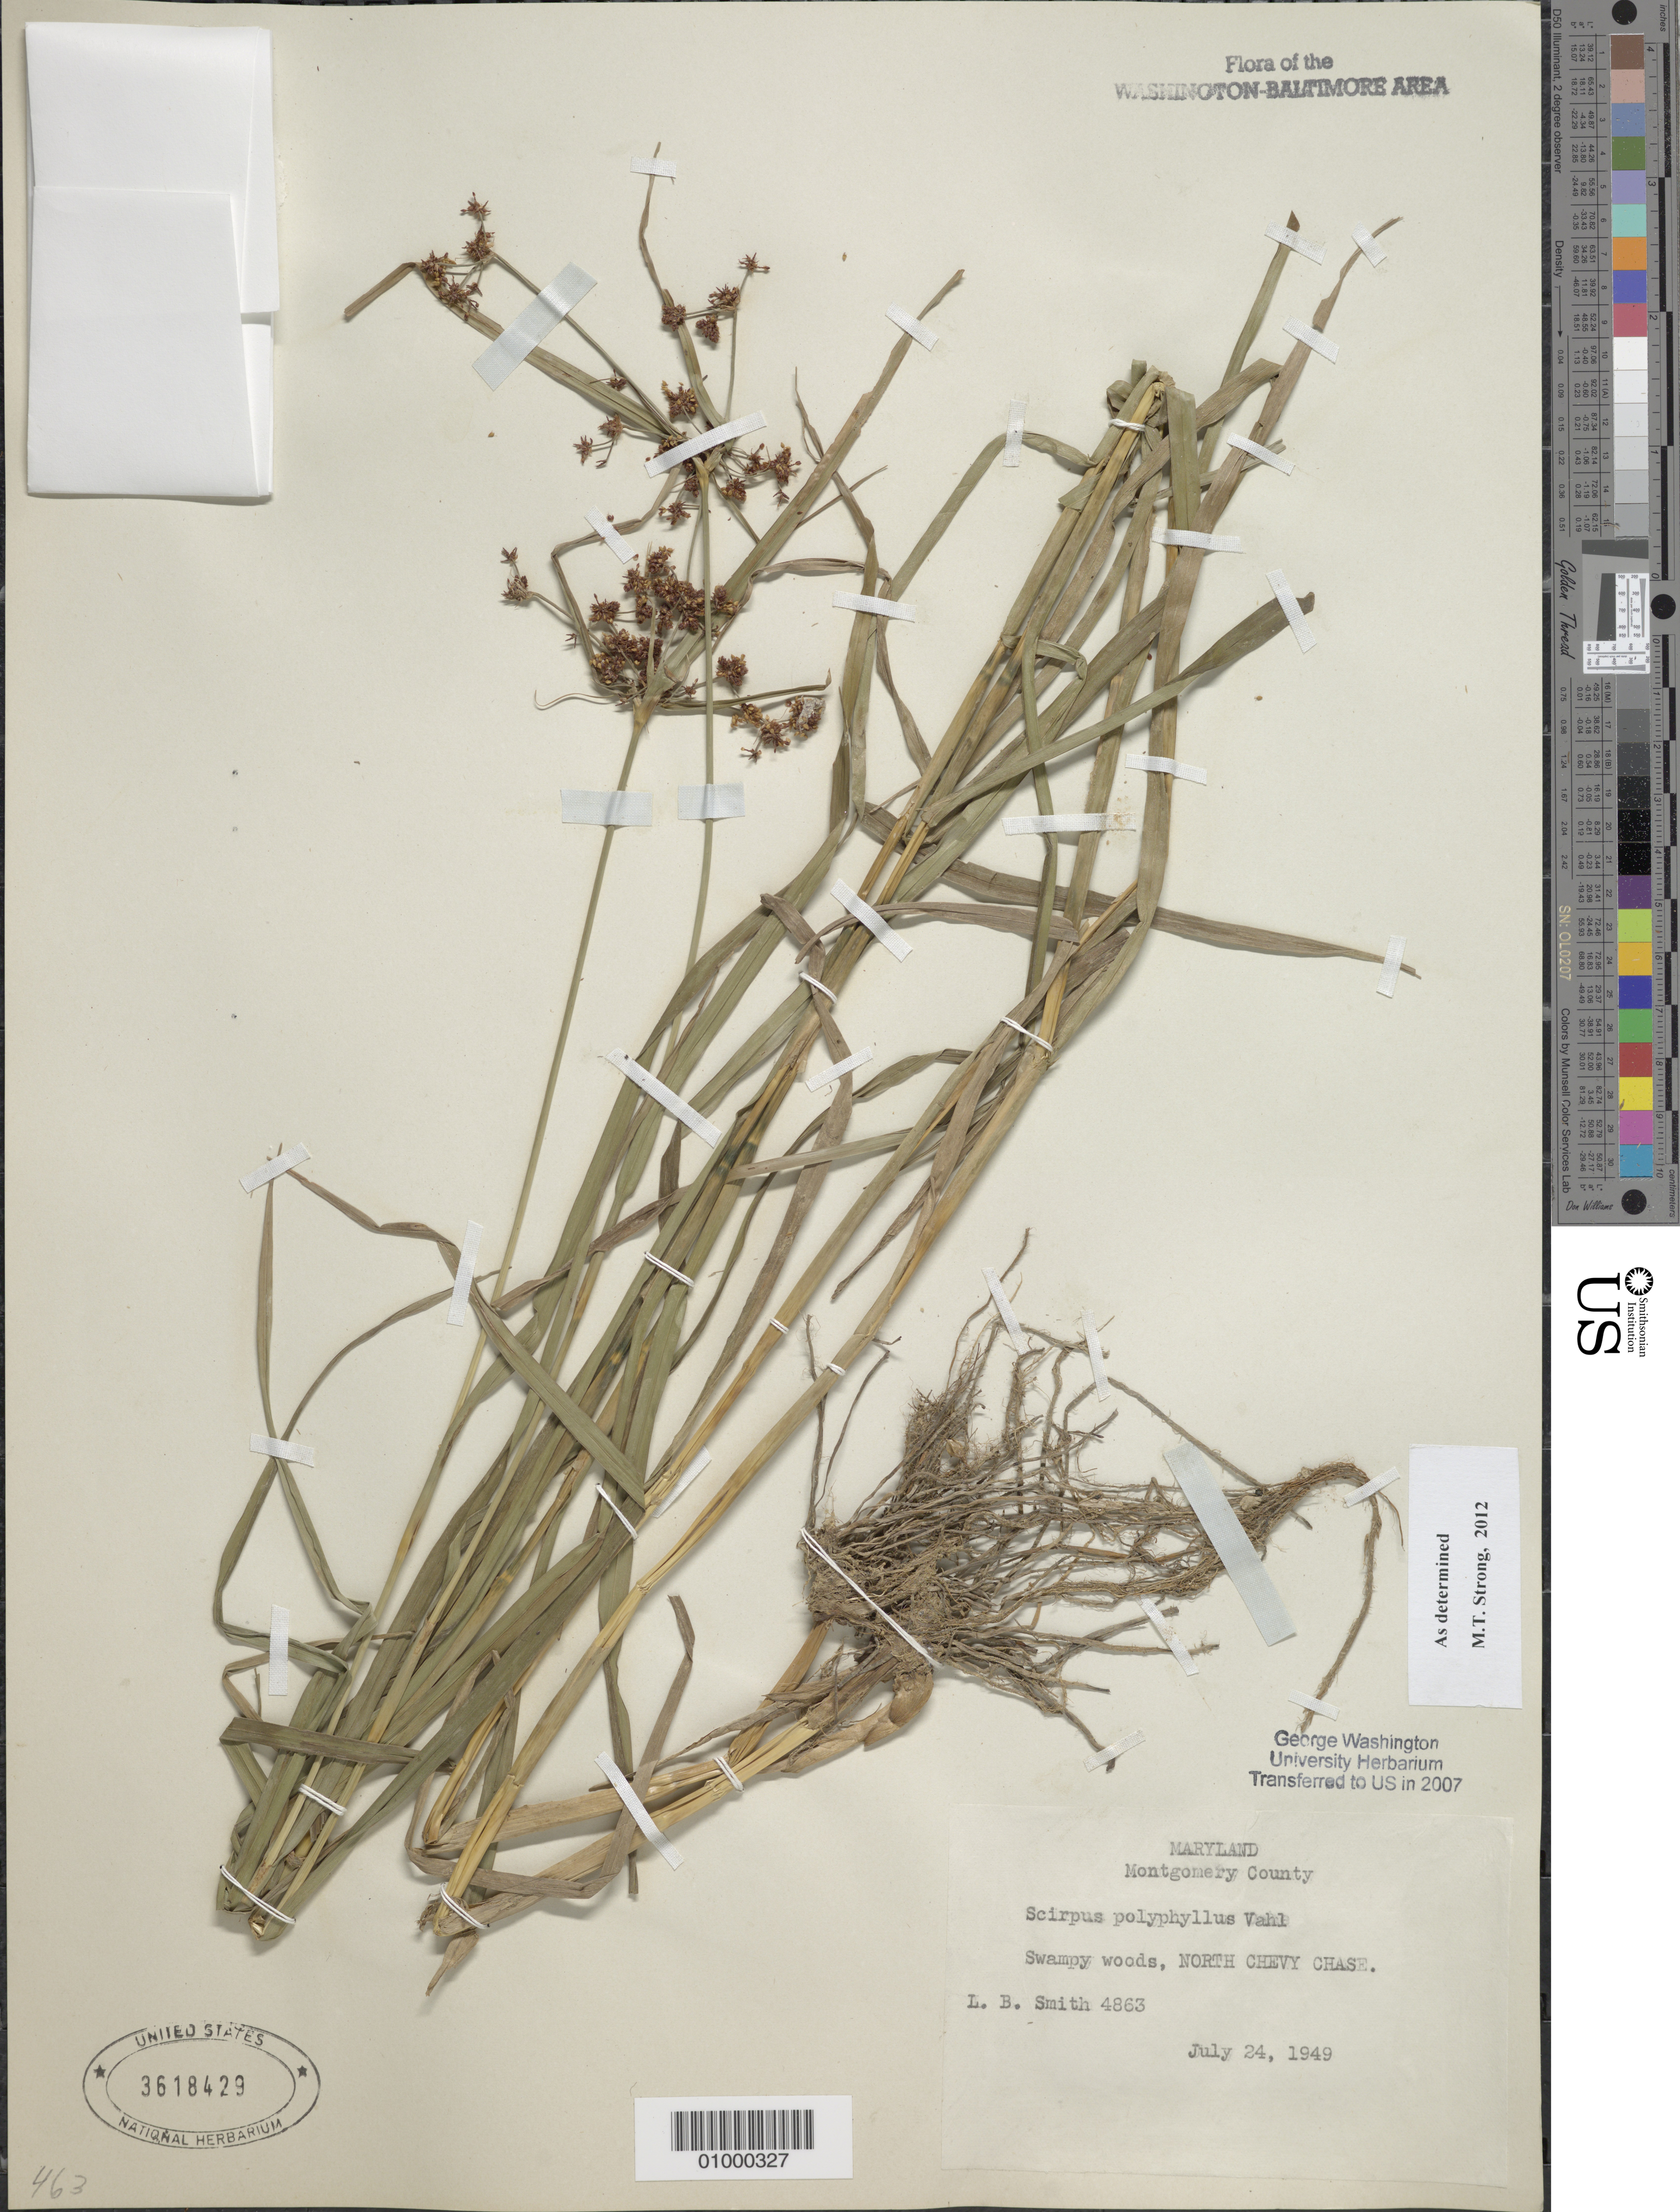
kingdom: Plantae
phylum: Tracheophyta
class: Liliopsida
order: Poales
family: Cyperaceae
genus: Scirpus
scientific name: Scirpus polyphyllus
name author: Vahl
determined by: Strong, M. T.; Acevedo-Rodríguez, P.; Carrington, C. M.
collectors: L. Smith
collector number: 4863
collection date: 1949-07-24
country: United States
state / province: Maryland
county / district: Montgomery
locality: Swampy woods, NORTH CHEVY CHASE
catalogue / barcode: US 3618429